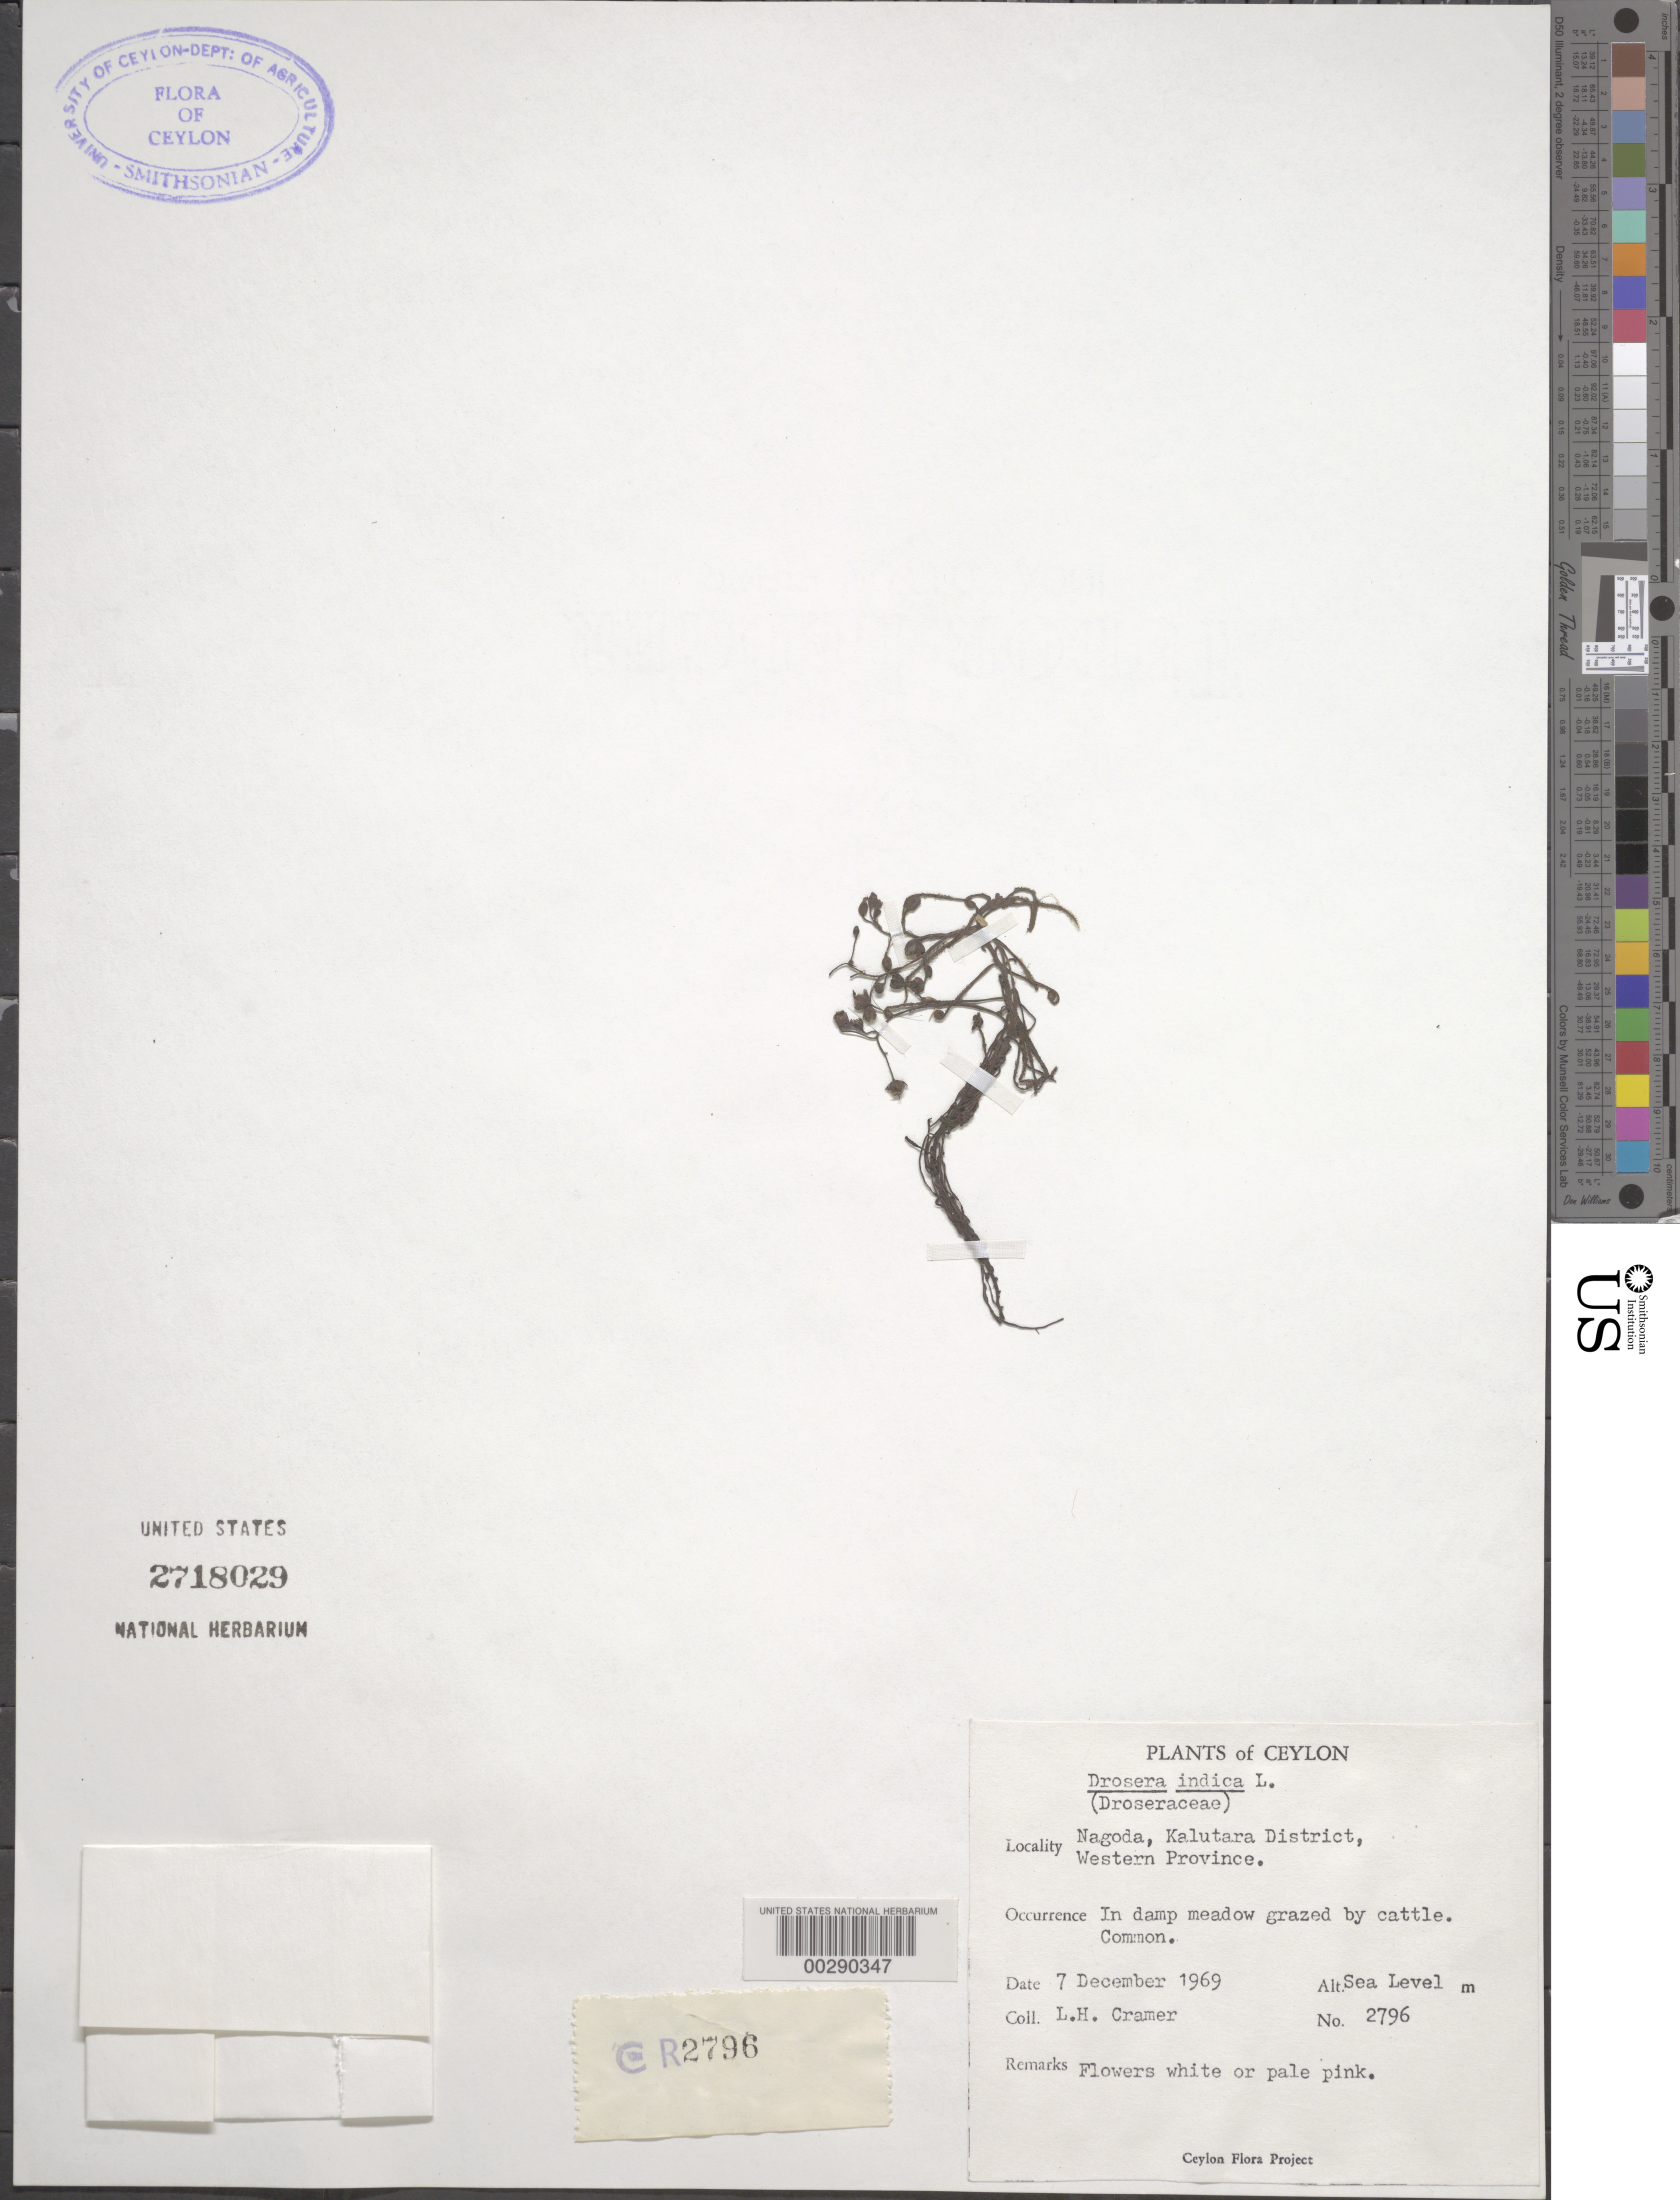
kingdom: Plantae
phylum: Tracheophyta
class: Magnoliopsida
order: Caryophyllales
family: Droseraceae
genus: Drosera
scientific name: Drosera indica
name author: L.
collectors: L. H. Cramer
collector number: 2796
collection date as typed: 07 Dec 1969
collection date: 1969-12-07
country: Sri Lanka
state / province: Western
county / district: Kalutara Dist.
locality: Nagoda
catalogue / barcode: US 2718029